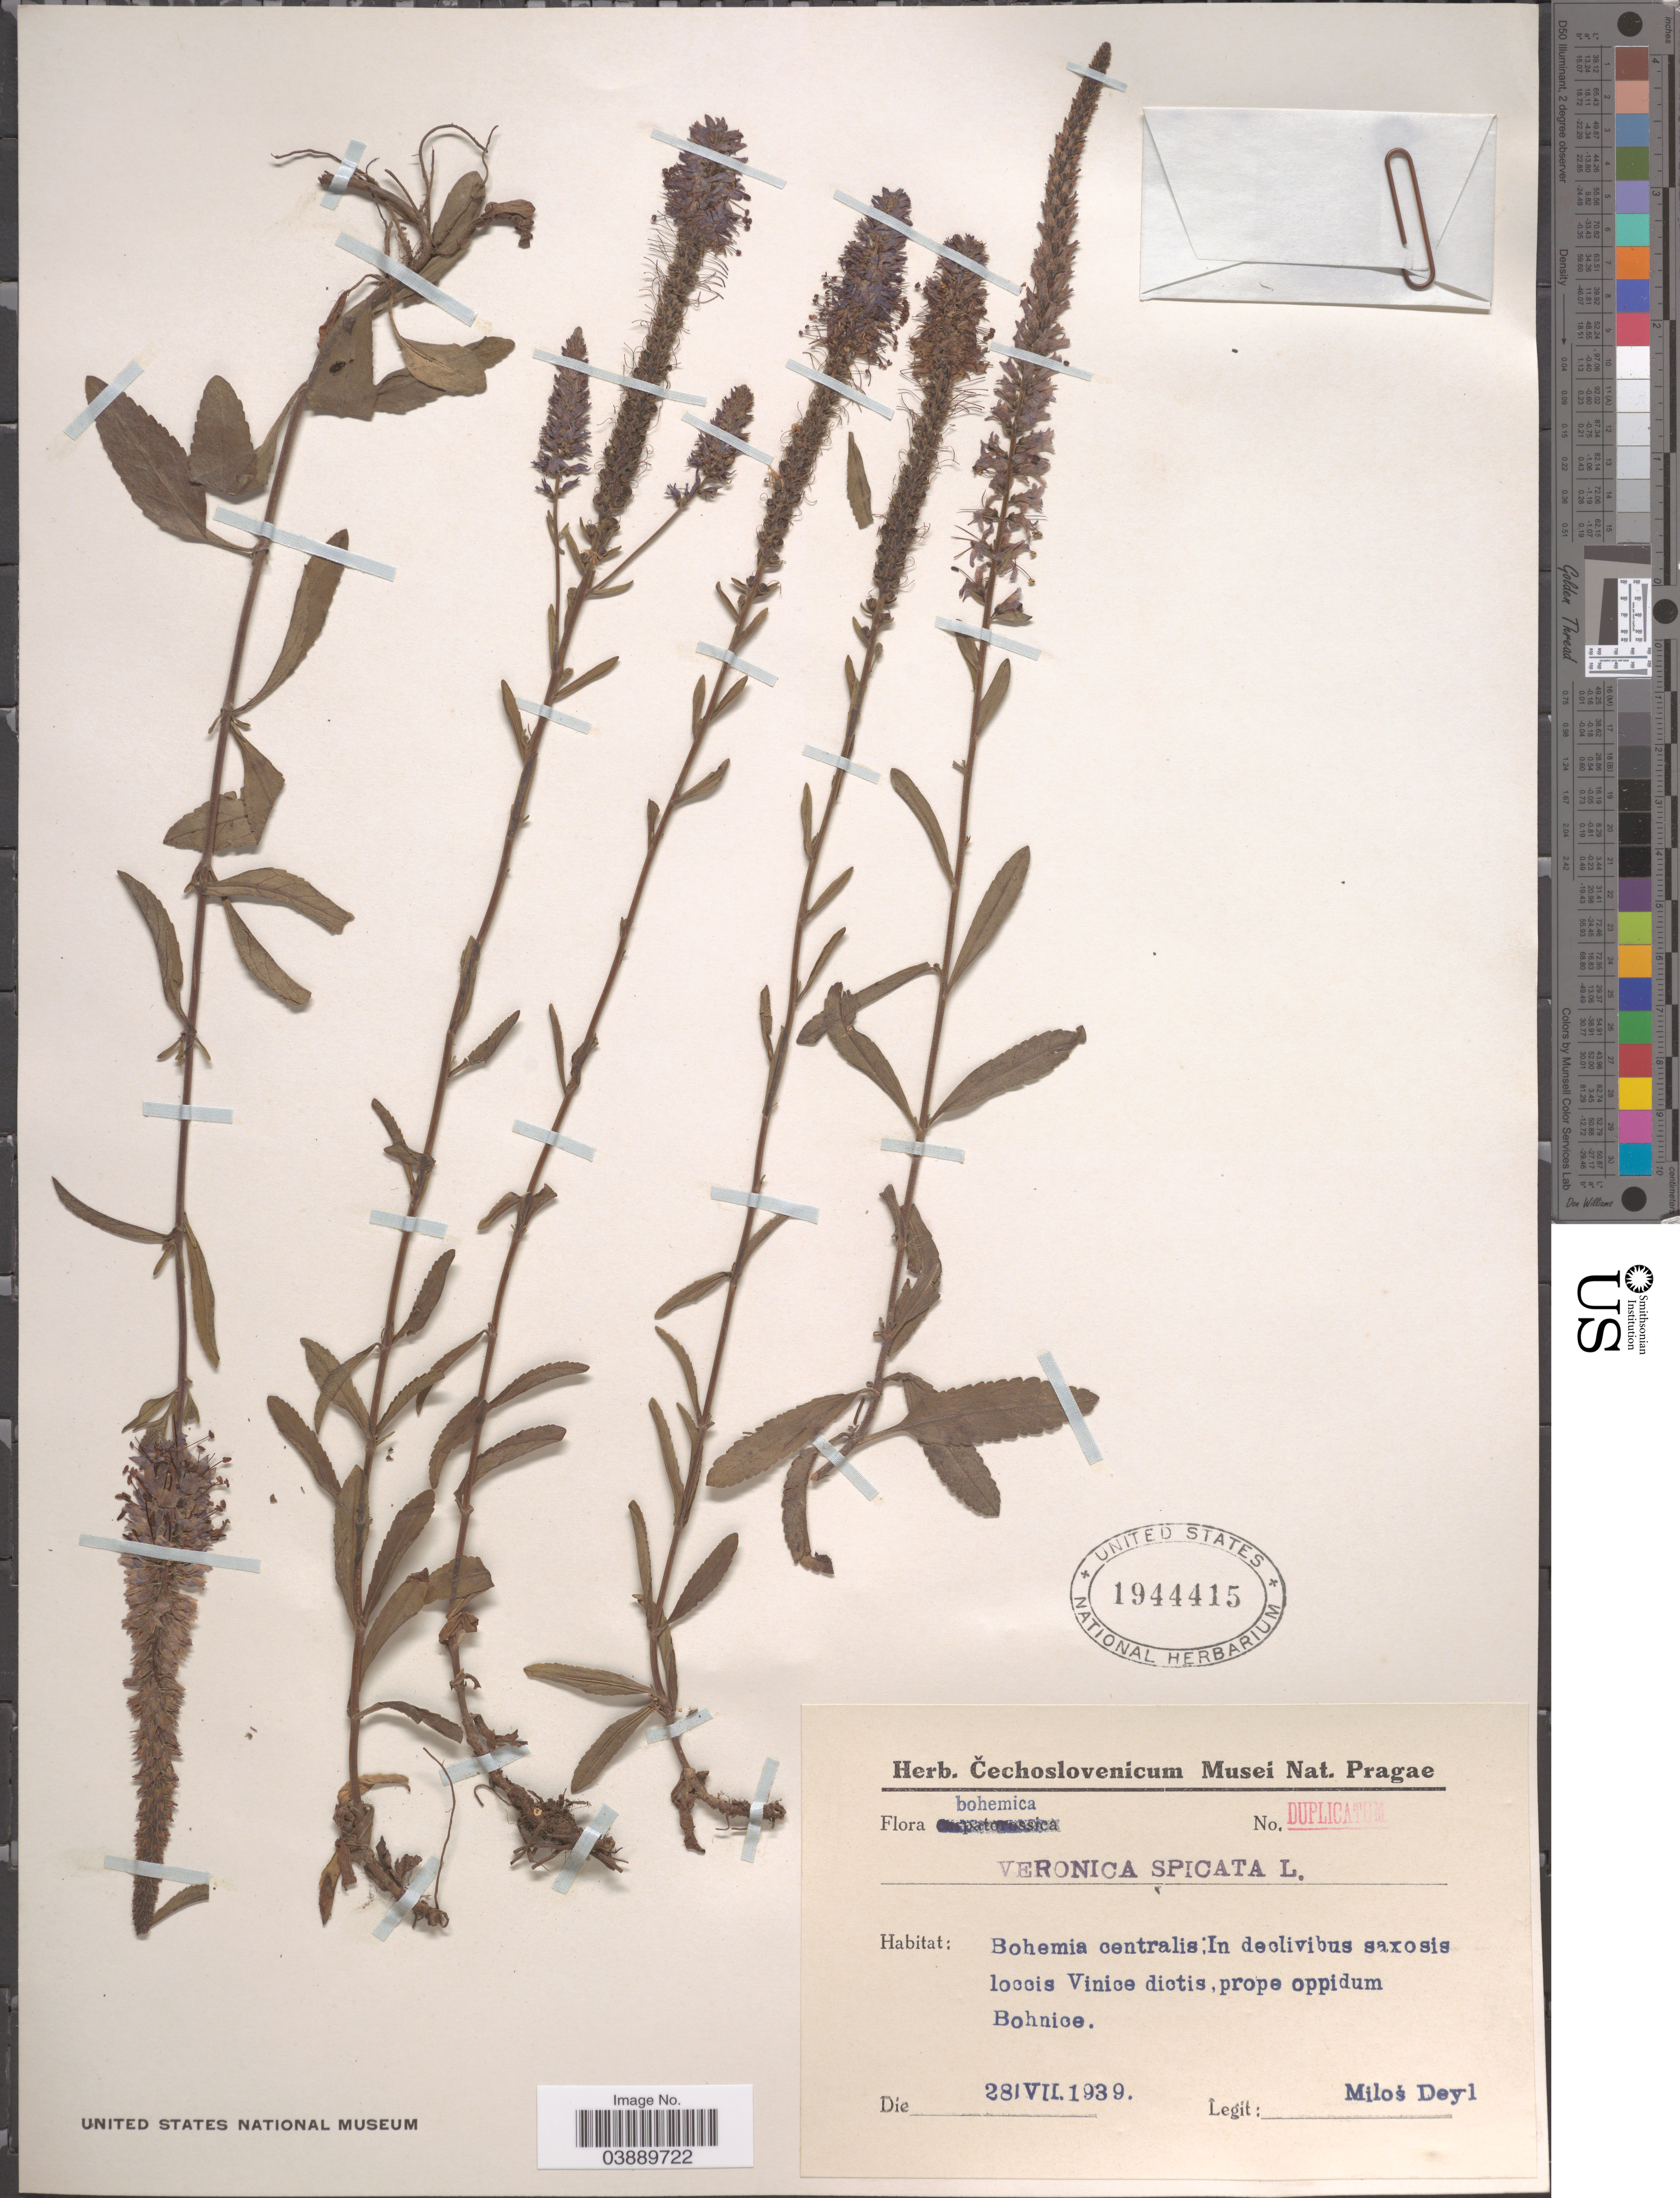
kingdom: Plantae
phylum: Tracheophyta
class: Magnoliopsida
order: Lamiales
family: Plantaginaceae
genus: Veronica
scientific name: Veronica spicata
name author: L.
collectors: M. Deyl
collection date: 1939-07-28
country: Czechia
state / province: Central Bohemian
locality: Bohemica. Bohemia centralis; In declivibus saxosis loccis Vinice dictis prope oppidum Bohnice.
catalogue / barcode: US 1944415